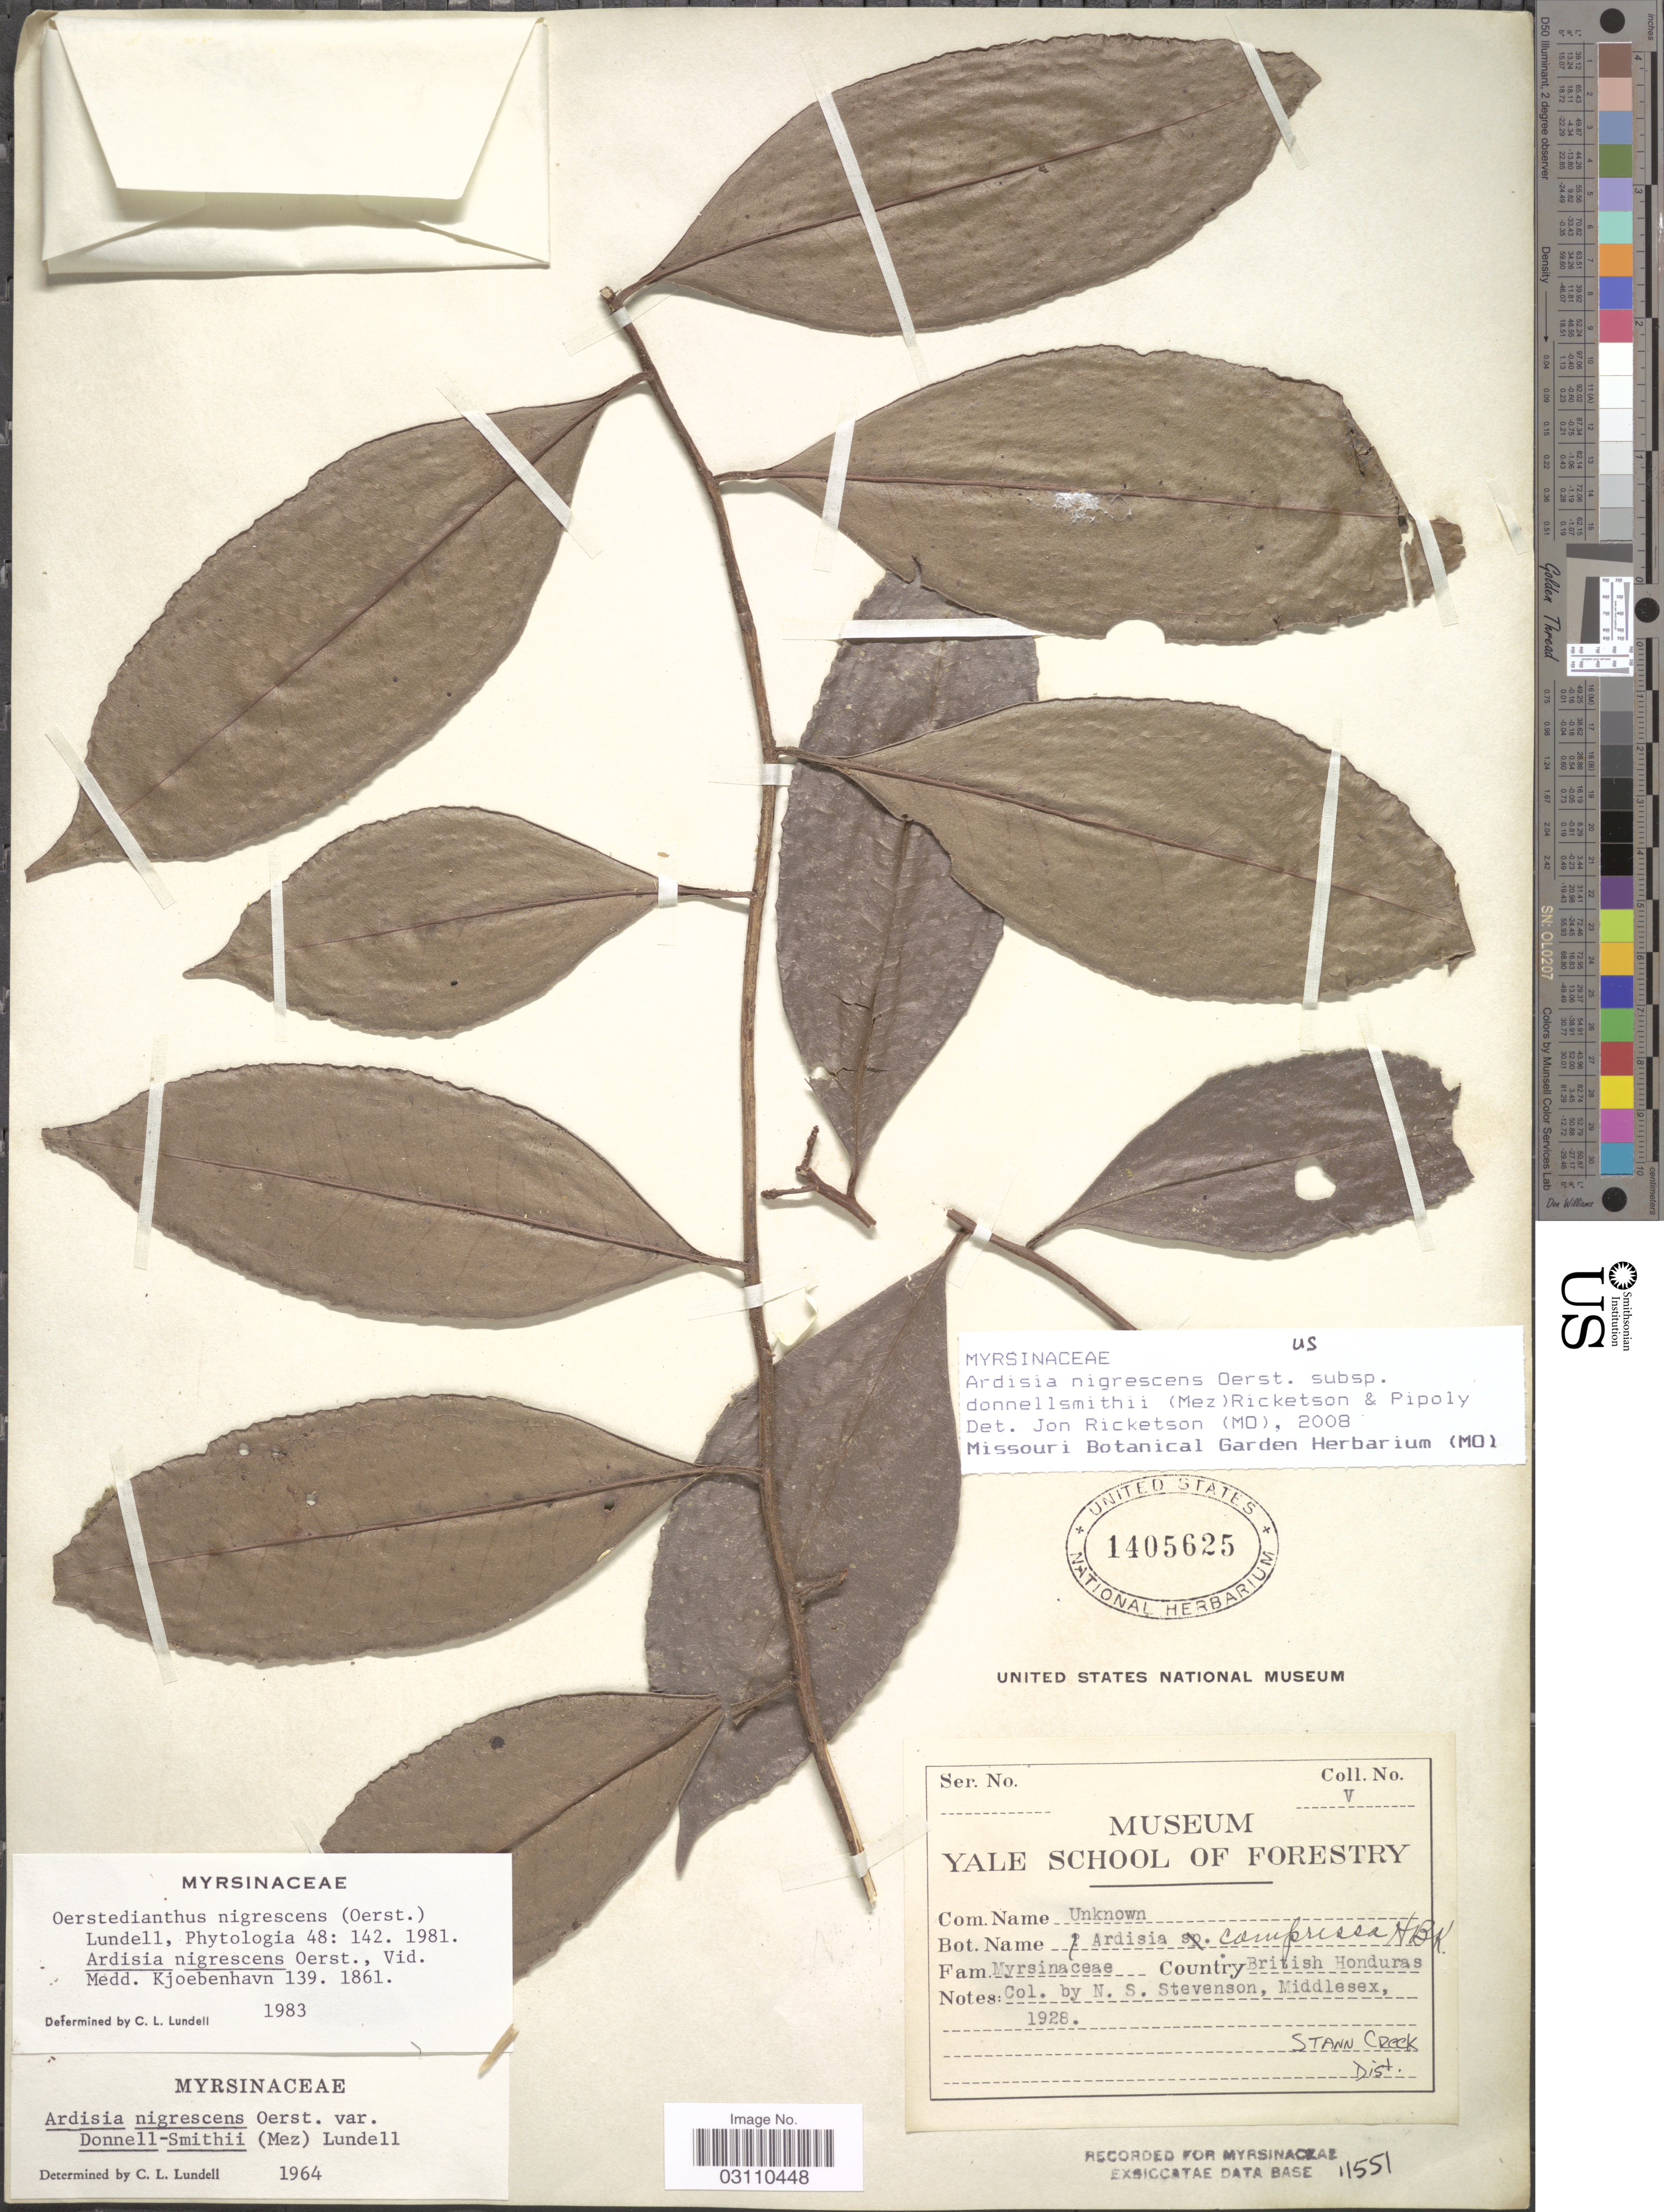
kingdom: Plantae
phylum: Tracheophyta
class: Magnoliopsida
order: Ericales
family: Primulaceae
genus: Ardisia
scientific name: Ardisia nigrescens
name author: Oerst.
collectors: N. Stevenson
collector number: V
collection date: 1928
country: Belize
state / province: Stann Creek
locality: British Honduras. Middlesex. Stann Creek Dist.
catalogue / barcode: US 1405625